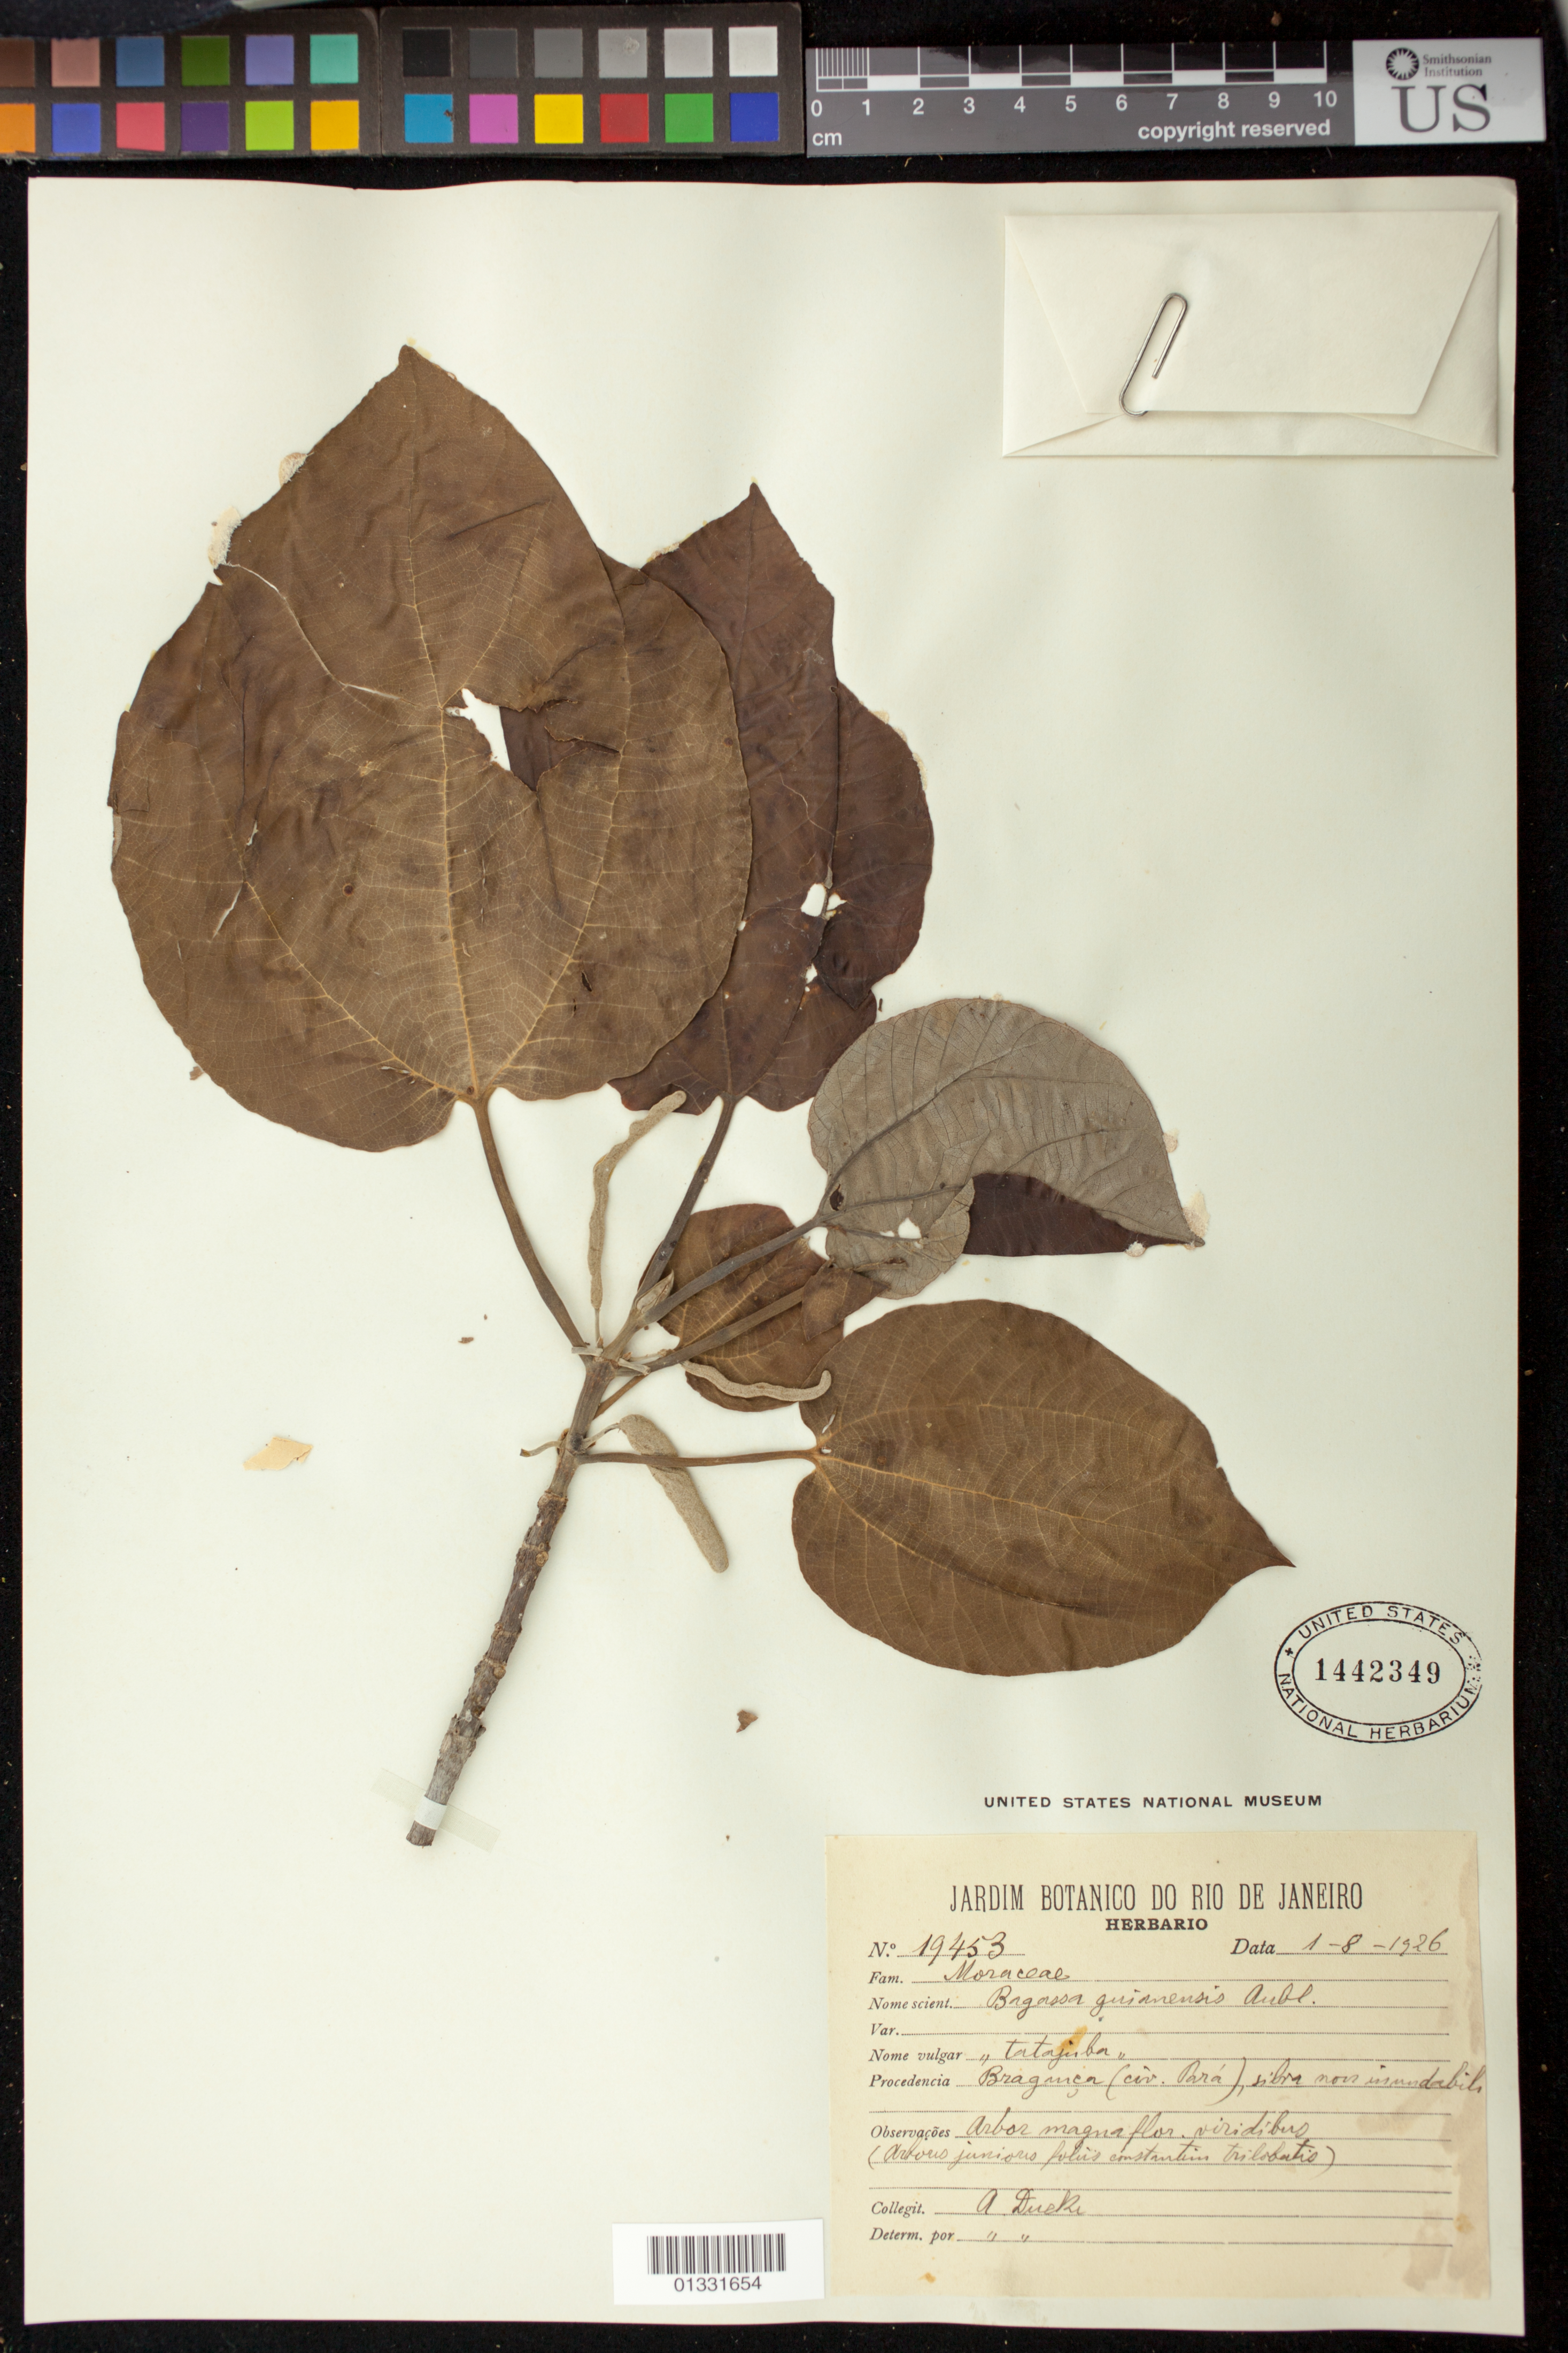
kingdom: Plantae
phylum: Tracheophyta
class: Magnoliopsida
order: Rosales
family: Moraceae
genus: Bagassa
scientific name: Bagassa guianensis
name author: Aubl.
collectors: A. Ducke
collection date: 1926-08-01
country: Brazil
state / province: Pará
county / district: Bragança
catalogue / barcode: US 1442349